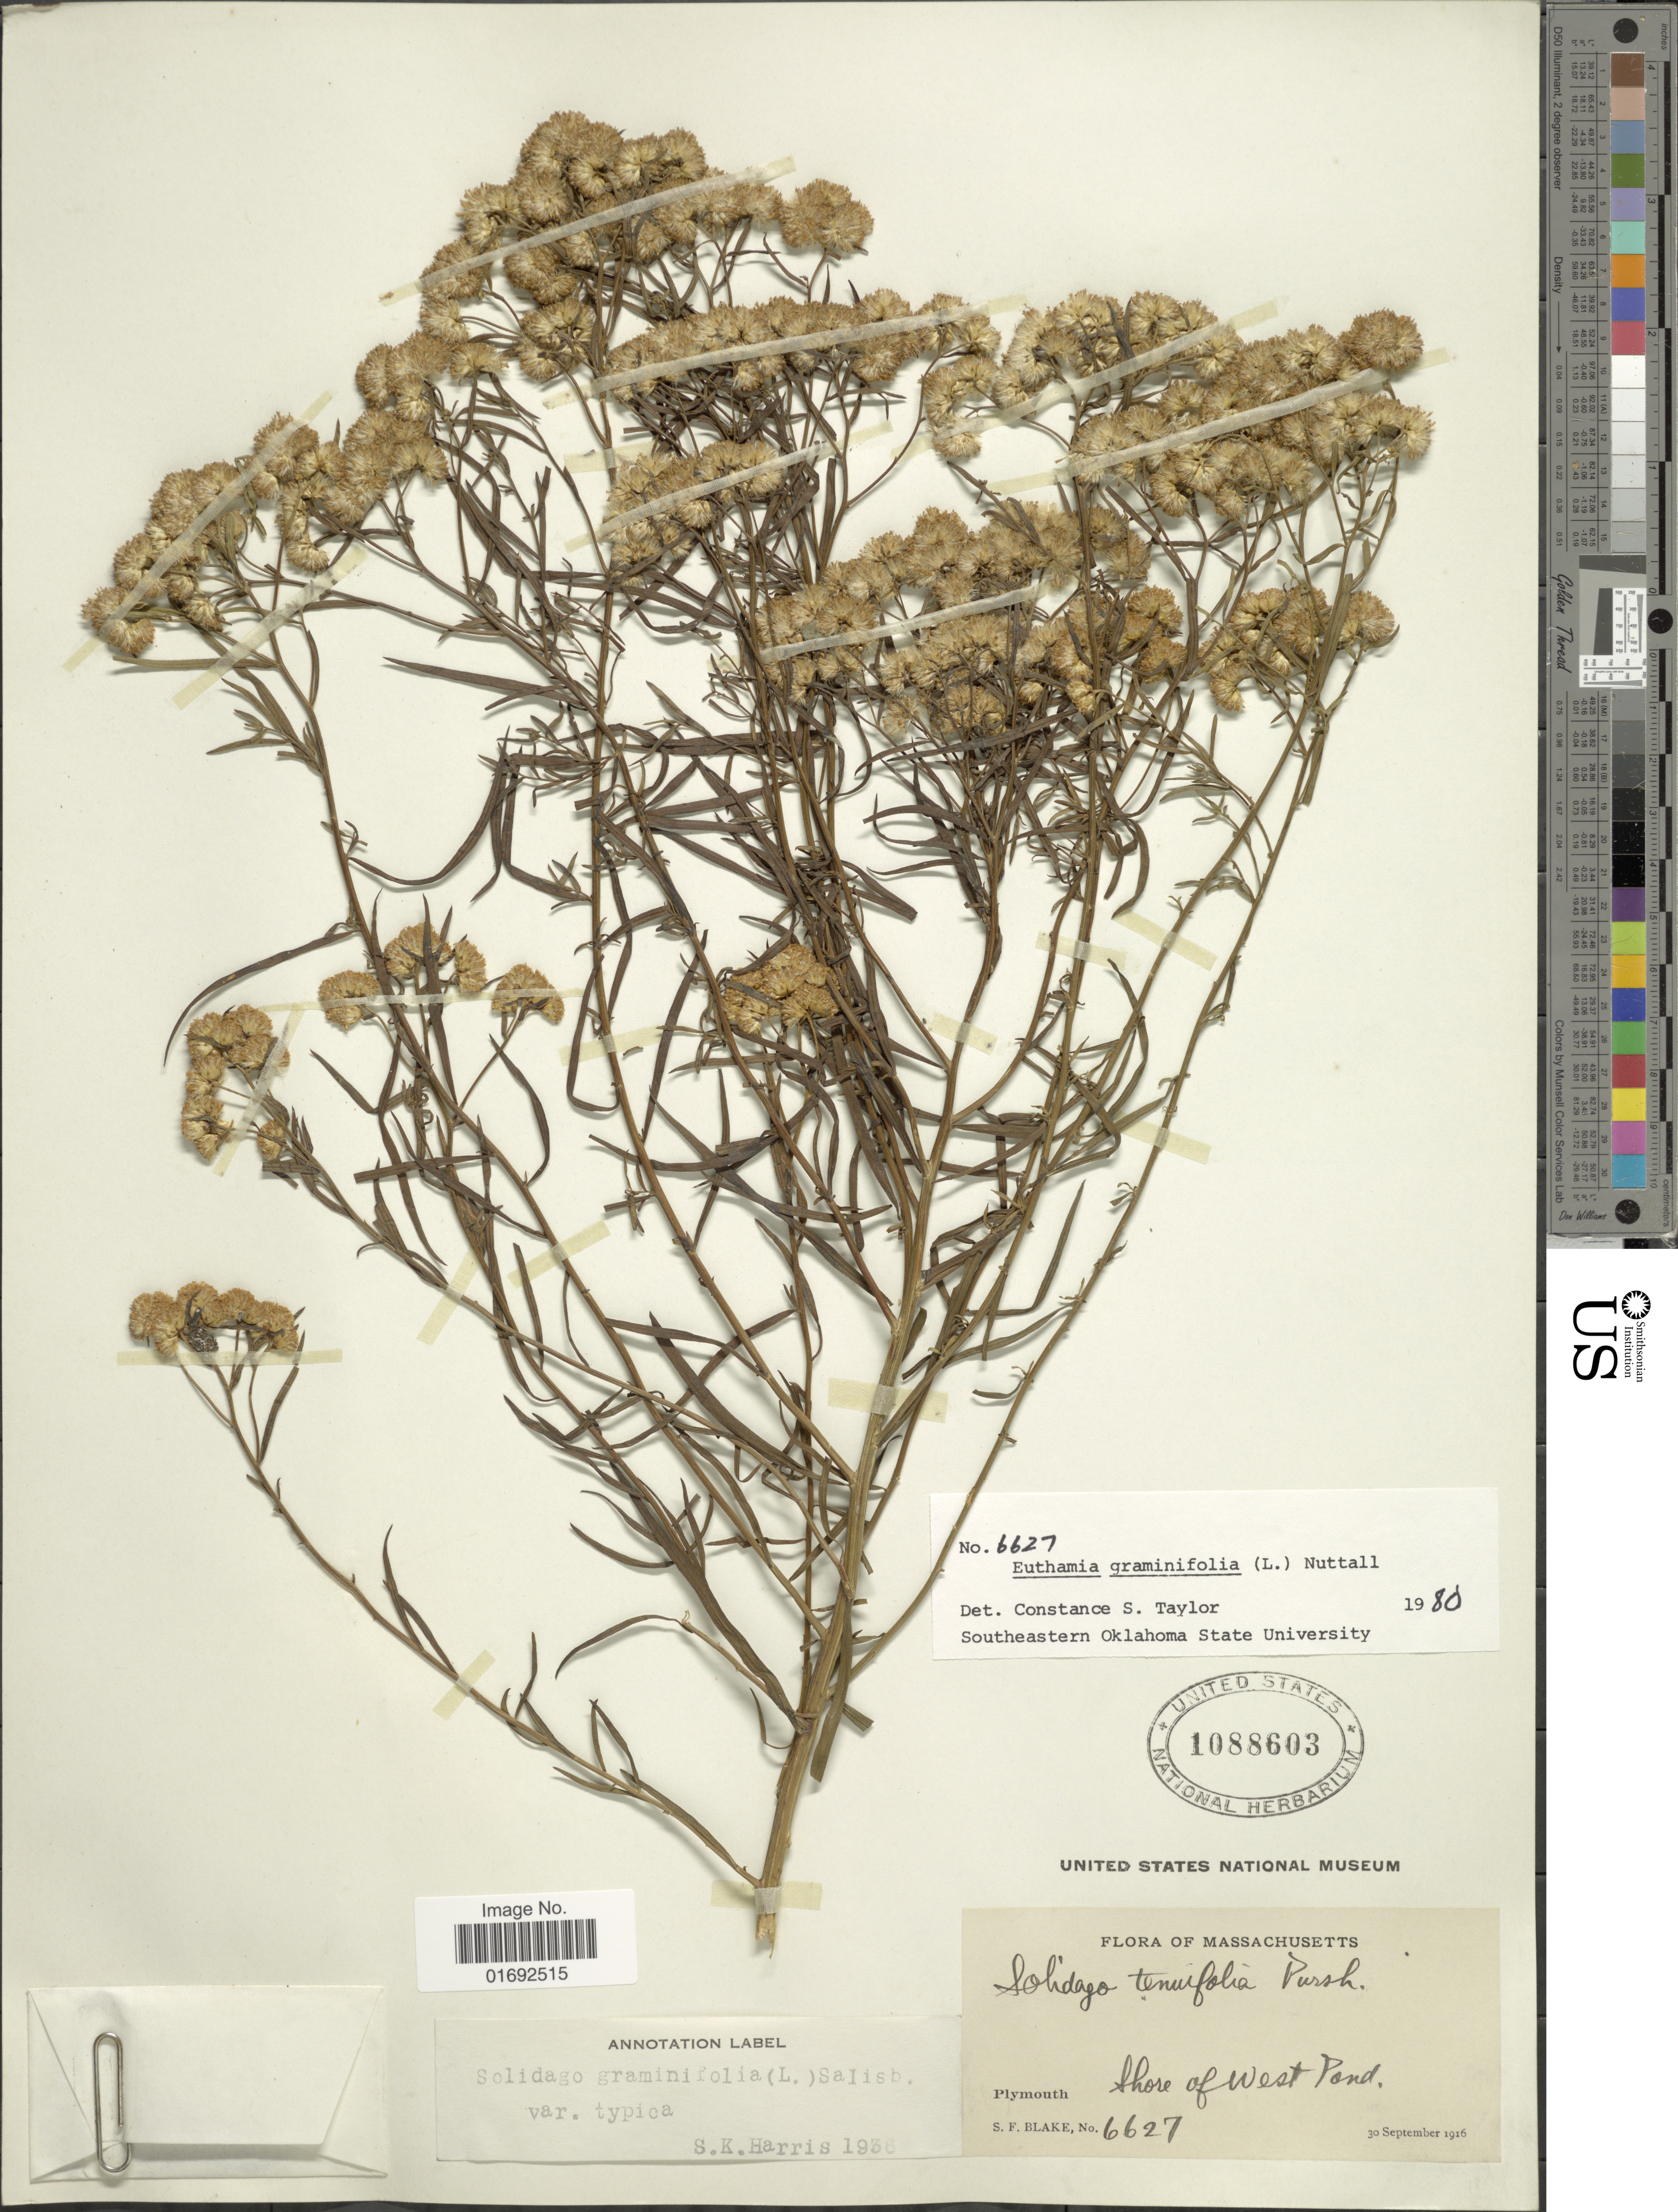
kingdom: Plantae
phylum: Tracheophyta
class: Magnoliopsida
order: Asterales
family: Asteraceae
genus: Euthamia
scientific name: Euthamia graminifolia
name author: (L.) Nutt.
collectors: S. Blake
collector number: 6627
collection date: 1916-09-30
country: United States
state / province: Massachusetts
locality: Plymouth, shore of West Pond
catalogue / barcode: US 1088603